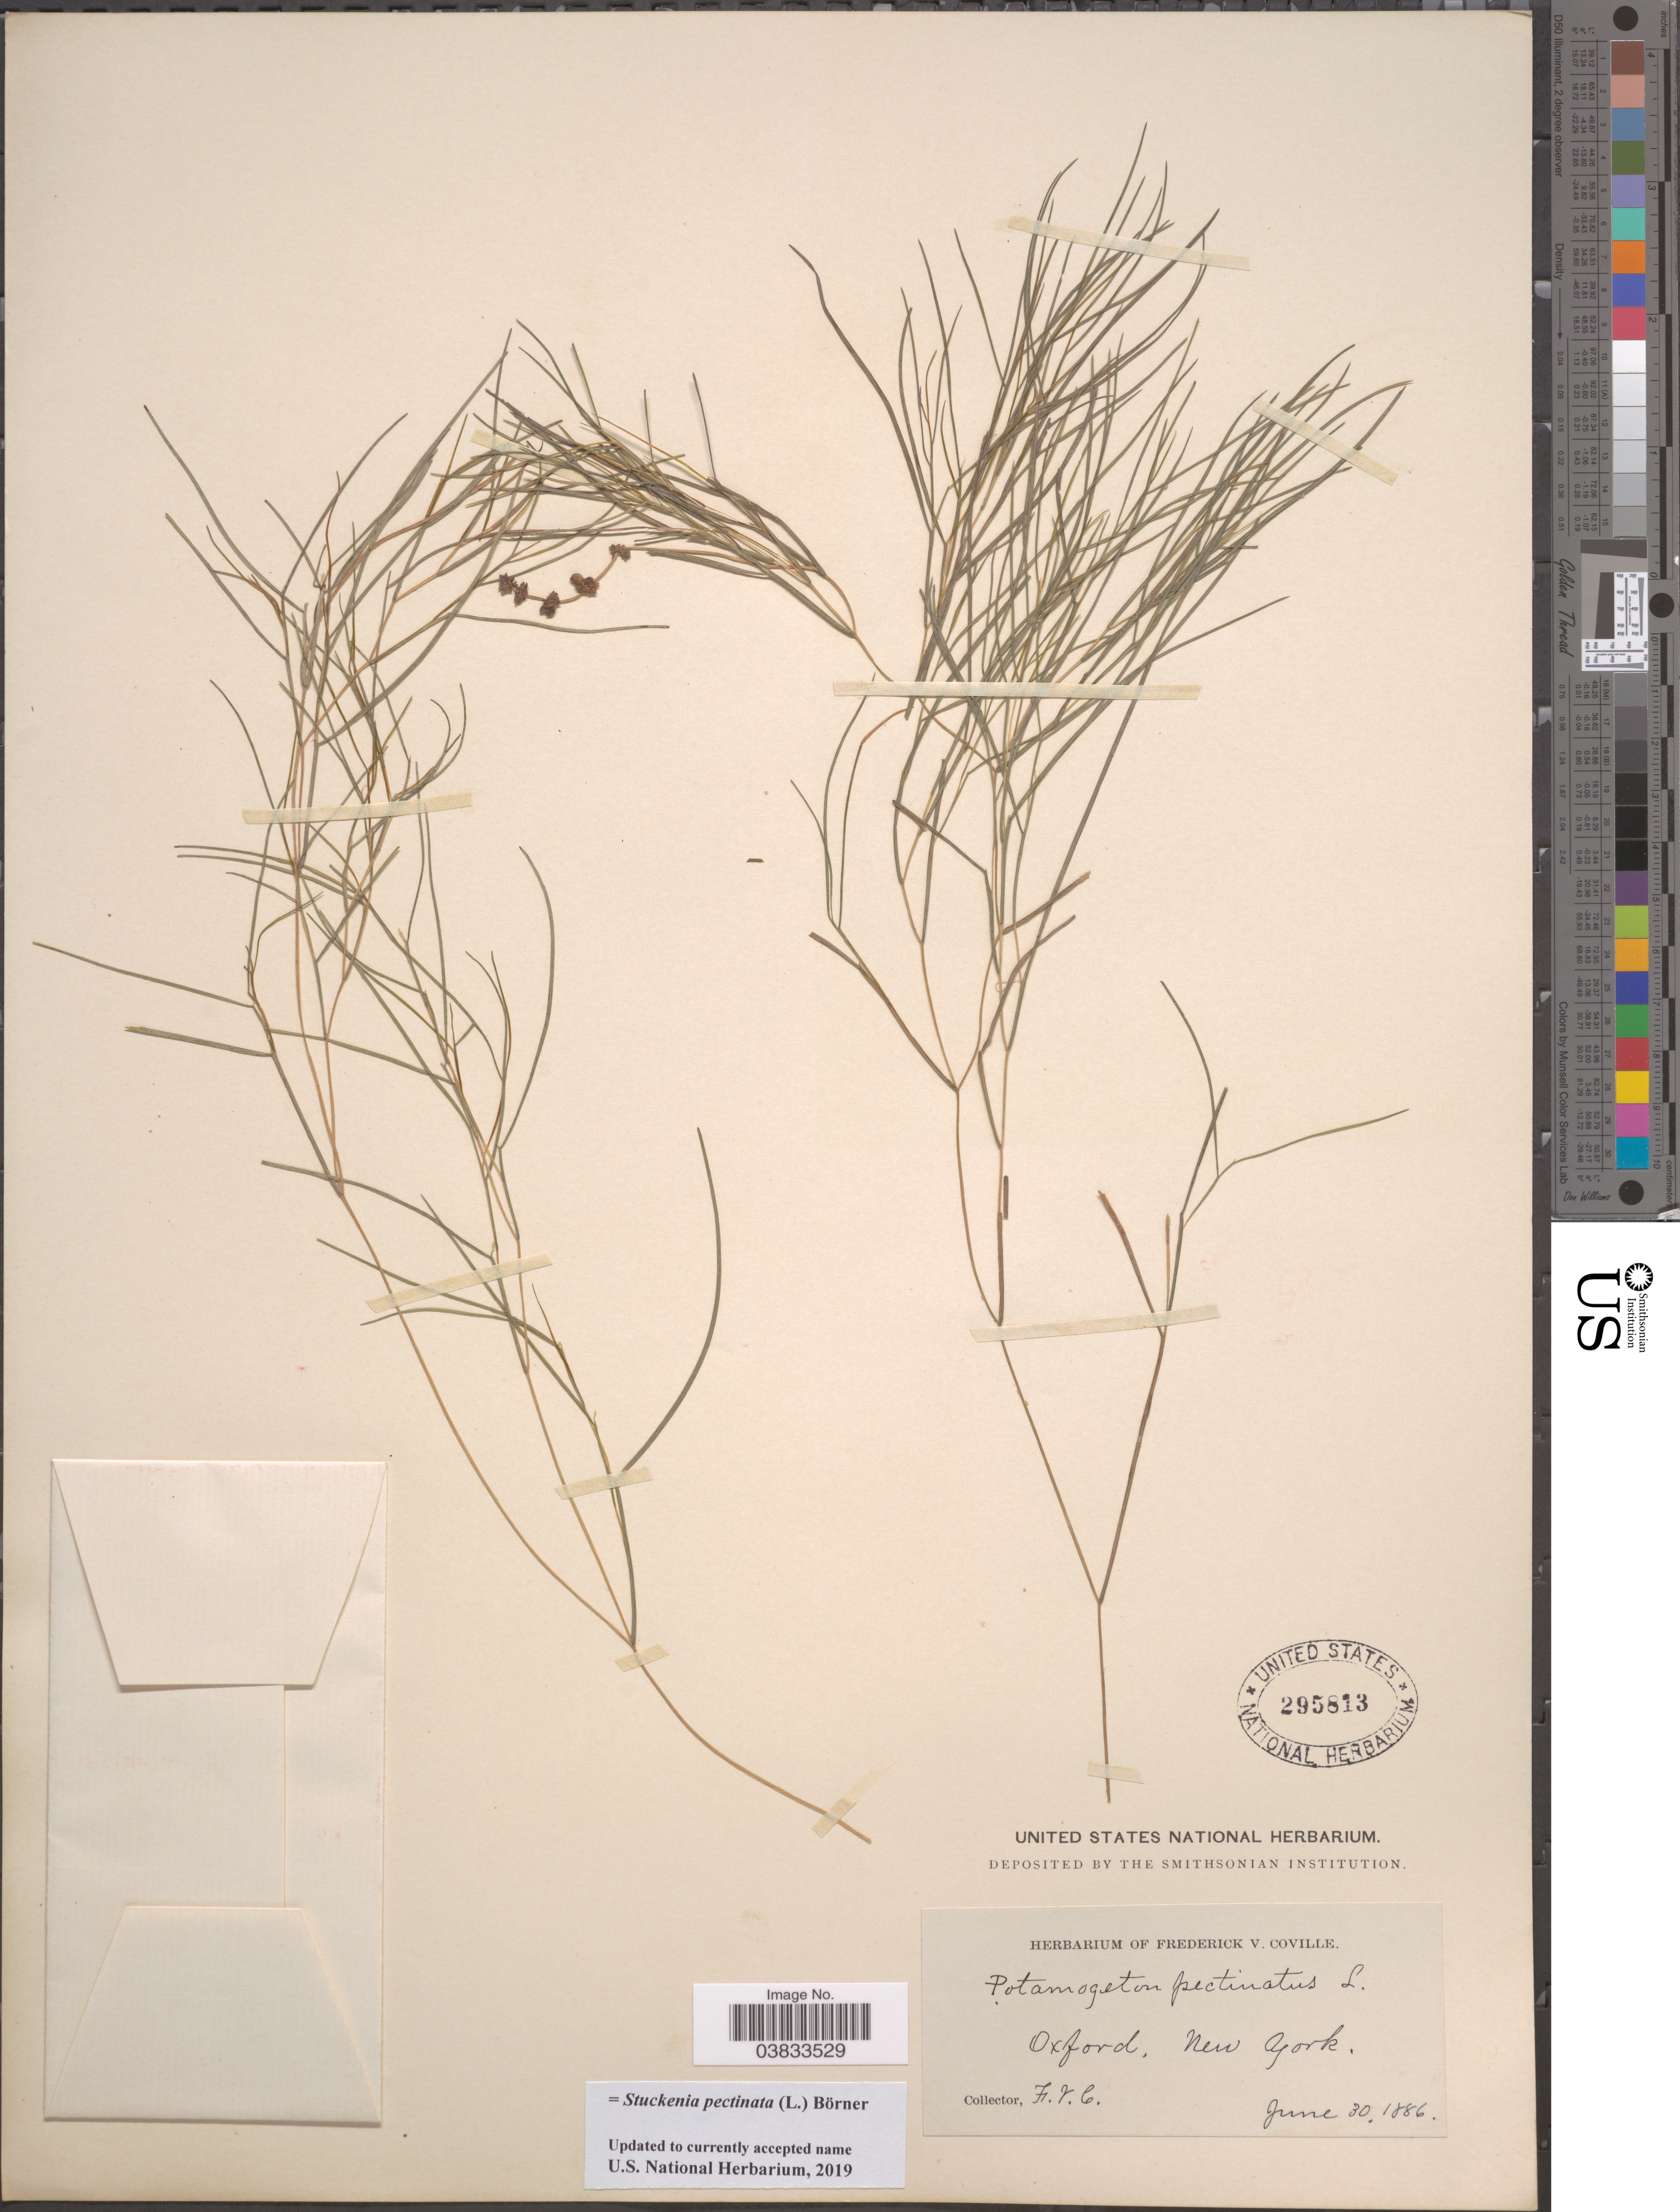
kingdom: Plantae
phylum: Tracheophyta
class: Liliopsida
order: Alismatales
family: Potamogetonaceae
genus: Stuckenia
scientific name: Stuckenia pectinata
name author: (L.) Börner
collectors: F. V. Coville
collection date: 1886-06-30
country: United States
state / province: New York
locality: Oxford.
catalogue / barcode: US 295813